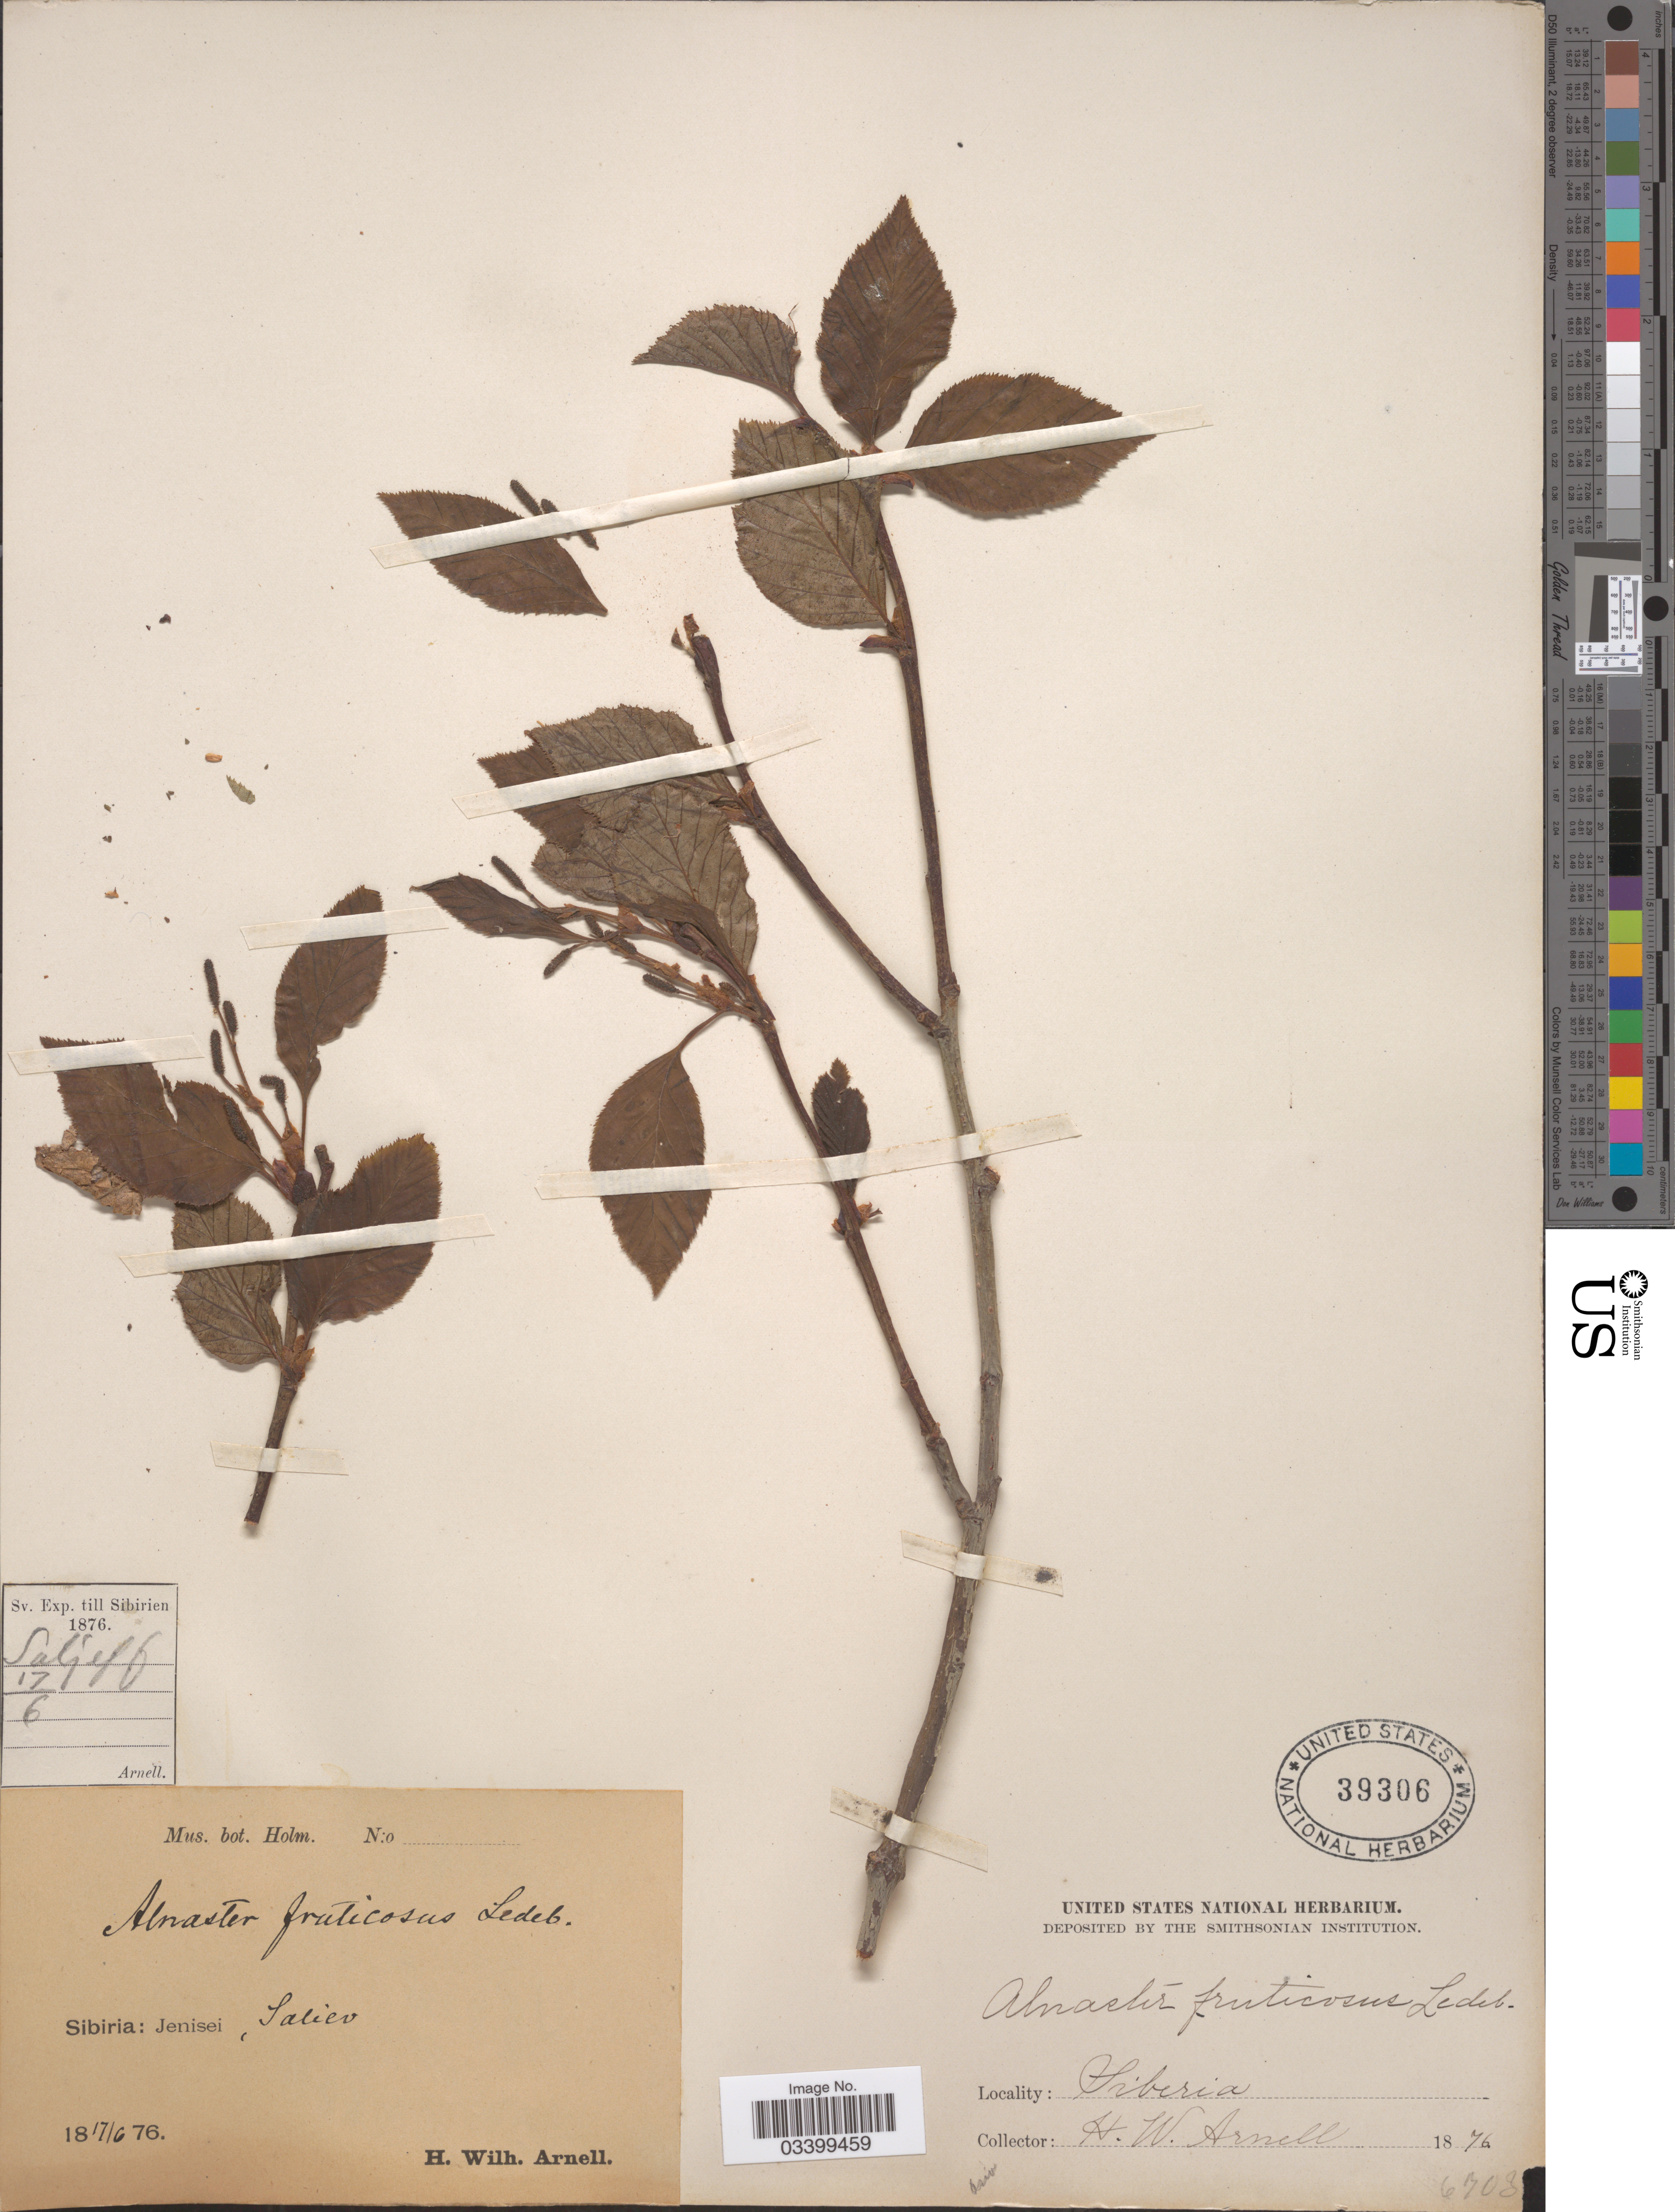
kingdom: Plantae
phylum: Tracheophyta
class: Magnoliopsida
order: Fagales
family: Betulaceae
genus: Alnus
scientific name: Alnus fruticosa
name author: Rupr.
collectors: H. W. Arnell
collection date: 1876-06-17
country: Russian Federation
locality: Sibiria: Jenisei, Saliev.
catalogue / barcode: US 39306